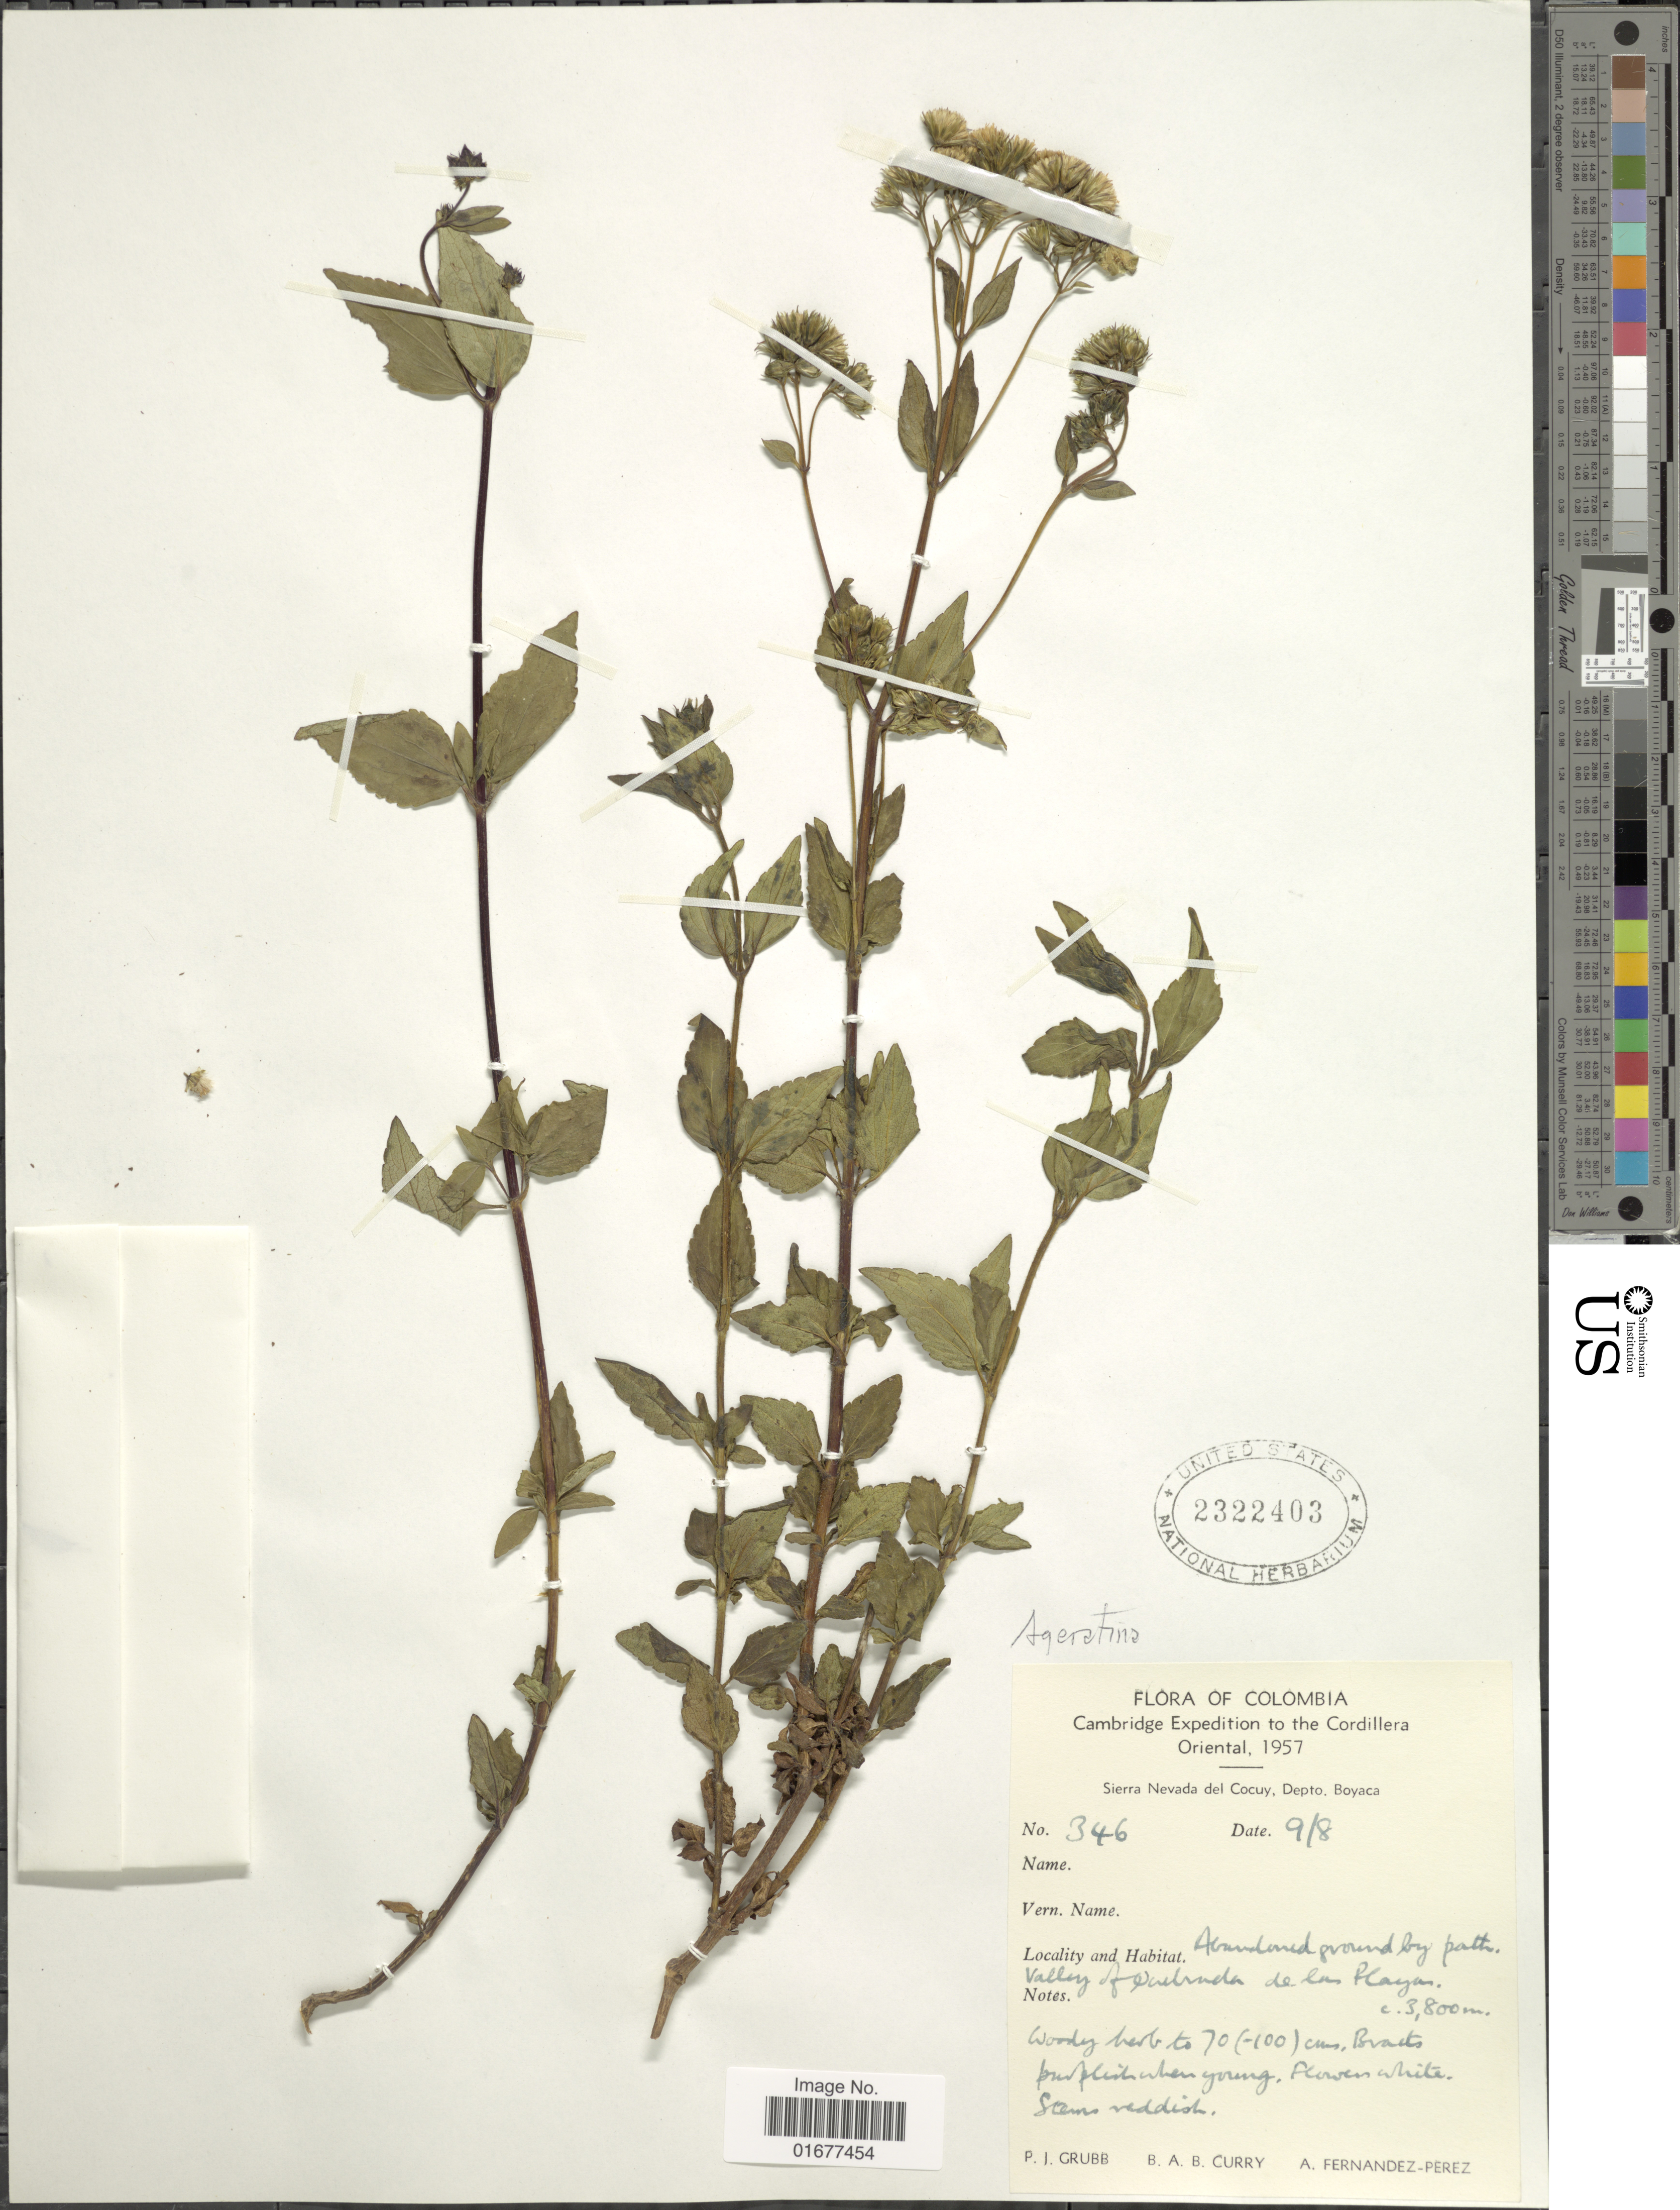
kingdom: Plantae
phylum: Tracheophyta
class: Magnoliopsida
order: Asterales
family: Asteraceae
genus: Ageratina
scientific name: Ageratina gracilis var. epilobioides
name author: (Kunth) R.M. King & H. Rob. ex Luteyn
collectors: P. J. Grubb, B. Curry & A. Fernández-Pérez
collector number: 346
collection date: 1957-08-09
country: Colombia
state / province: Boyacá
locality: Cordillera Oriental, Sierra Nevada del Cocuy, Valley of Quebrada de las Playas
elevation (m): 3800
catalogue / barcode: US 2322403